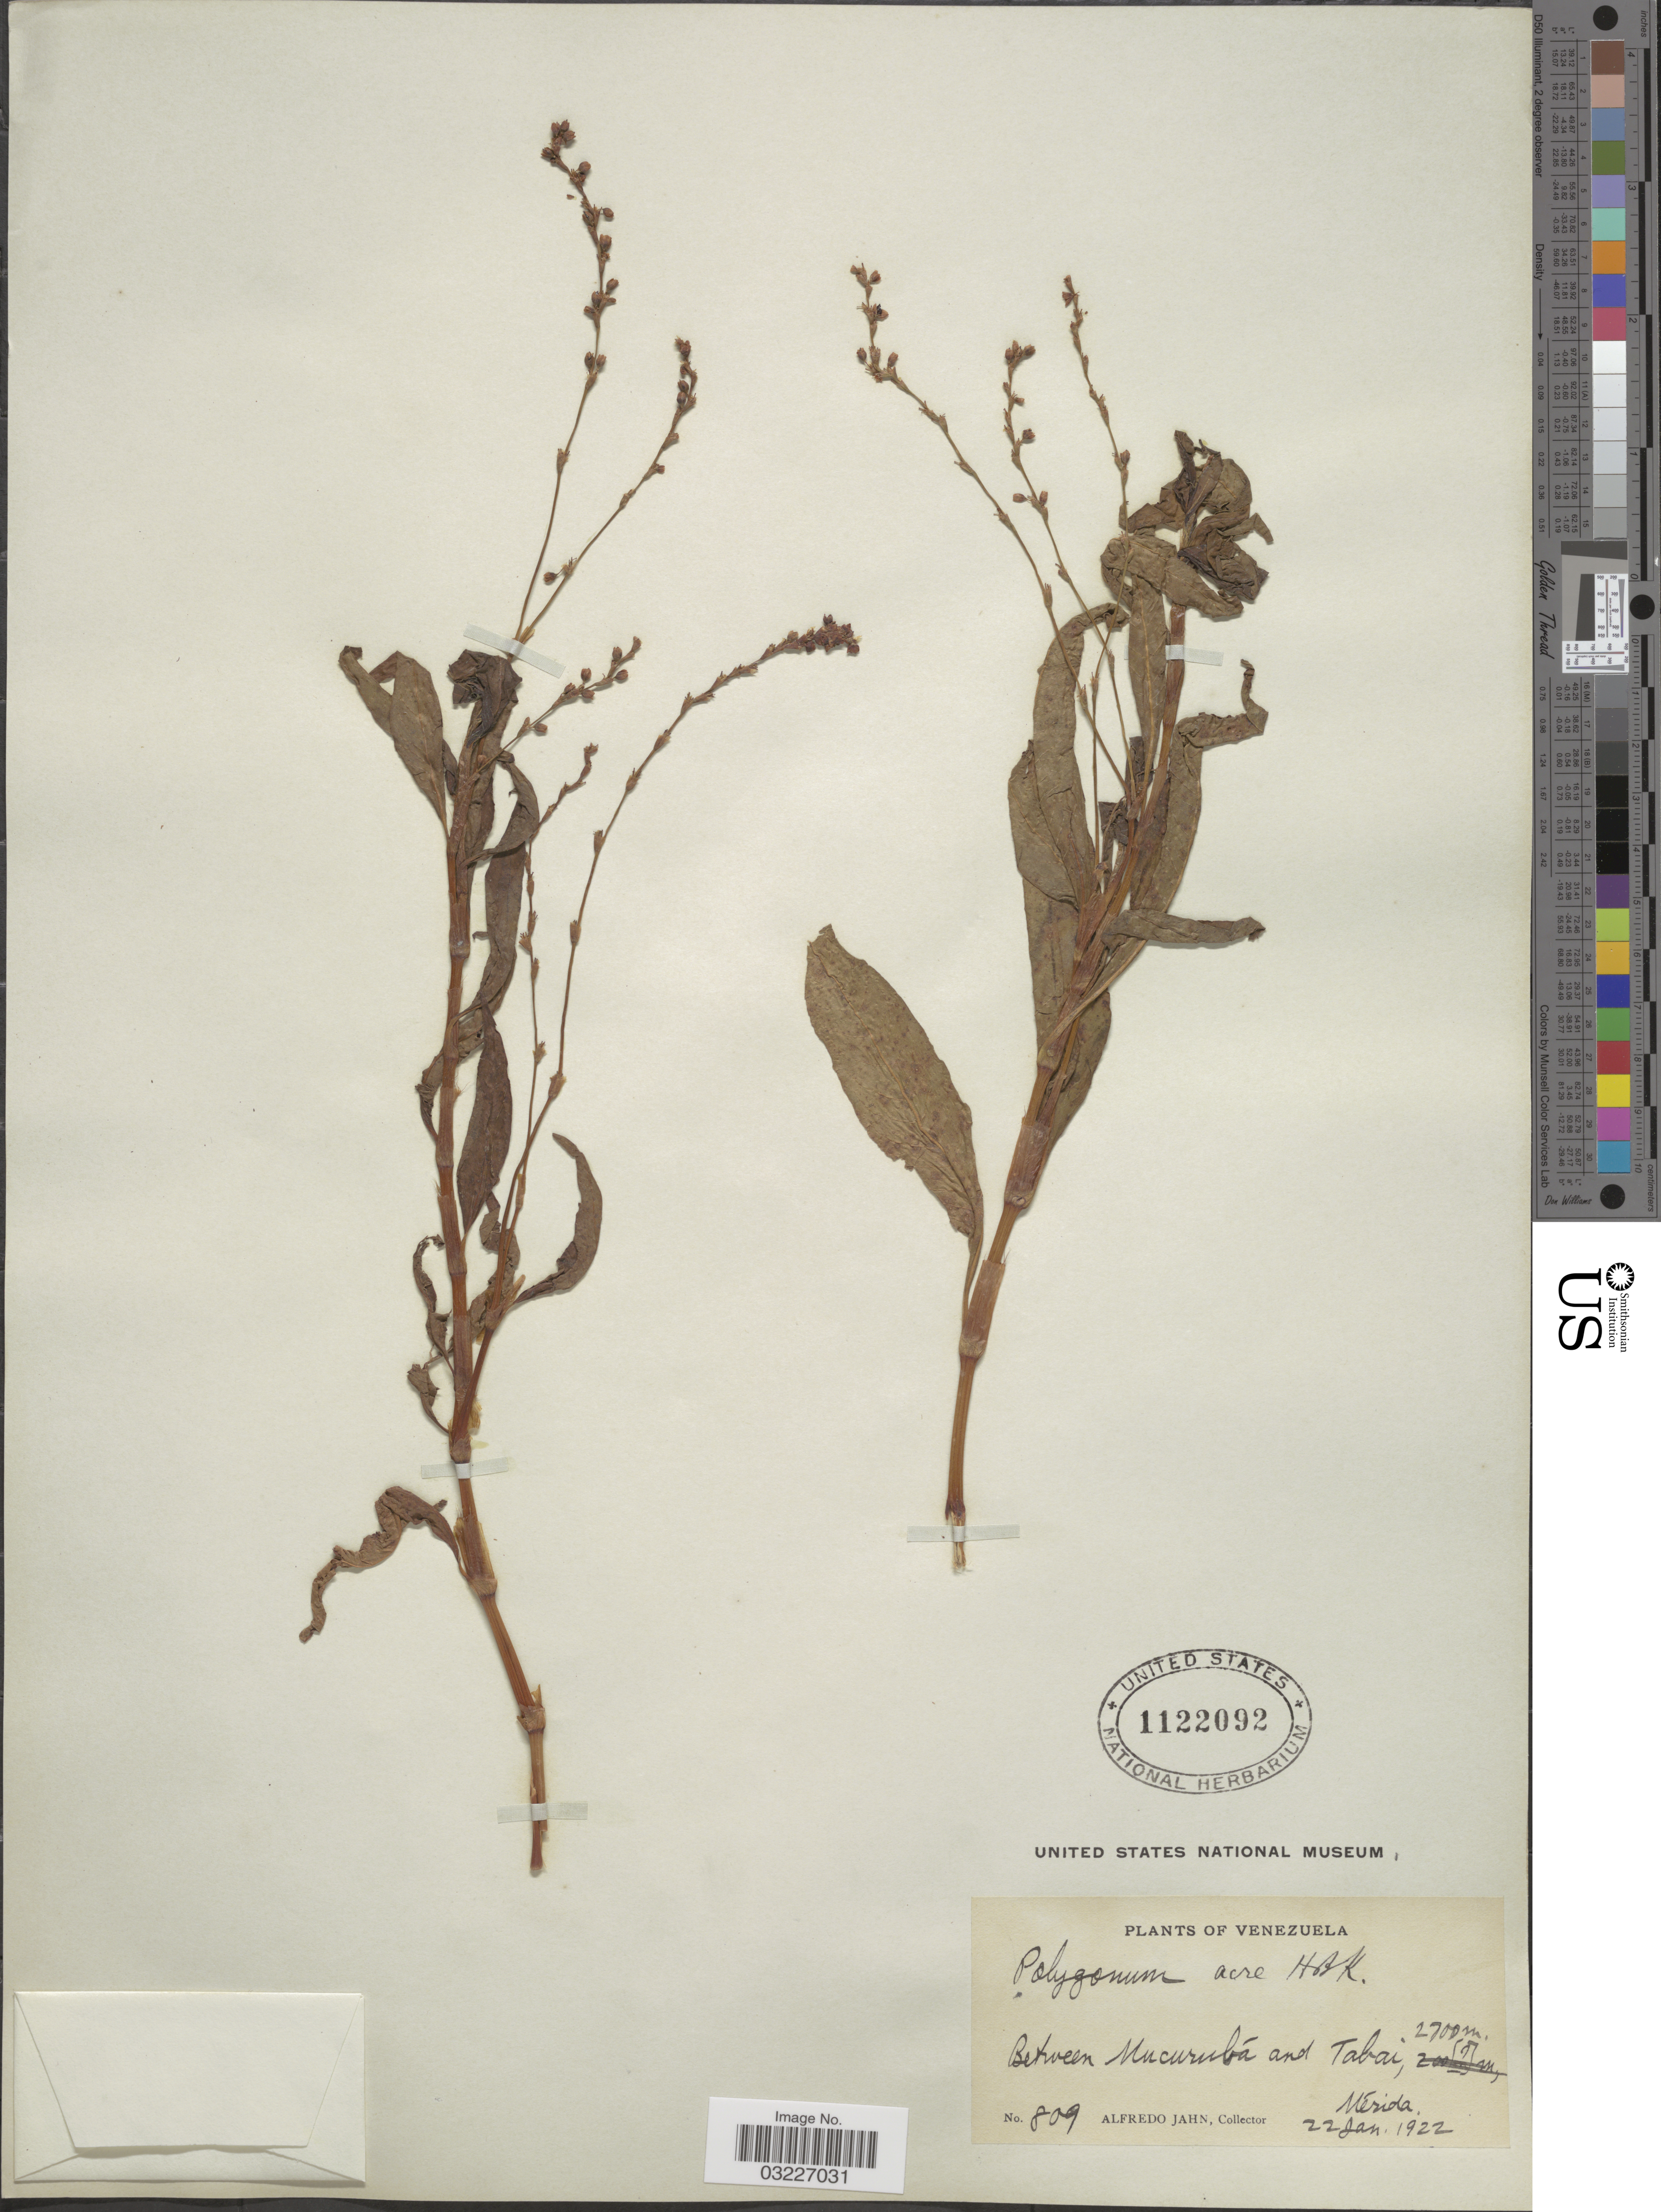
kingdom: Plantae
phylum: Tracheophyta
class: Magnoliopsida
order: Caryophyllales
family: Polygonaceae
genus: Polygonum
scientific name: Polygonum opelousanum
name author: Riddell ex Small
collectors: A. Jahn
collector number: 809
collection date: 1922-01-22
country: Venezuela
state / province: Mérida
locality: Between Mucurubá and Tabai.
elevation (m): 2700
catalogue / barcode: US 1122092